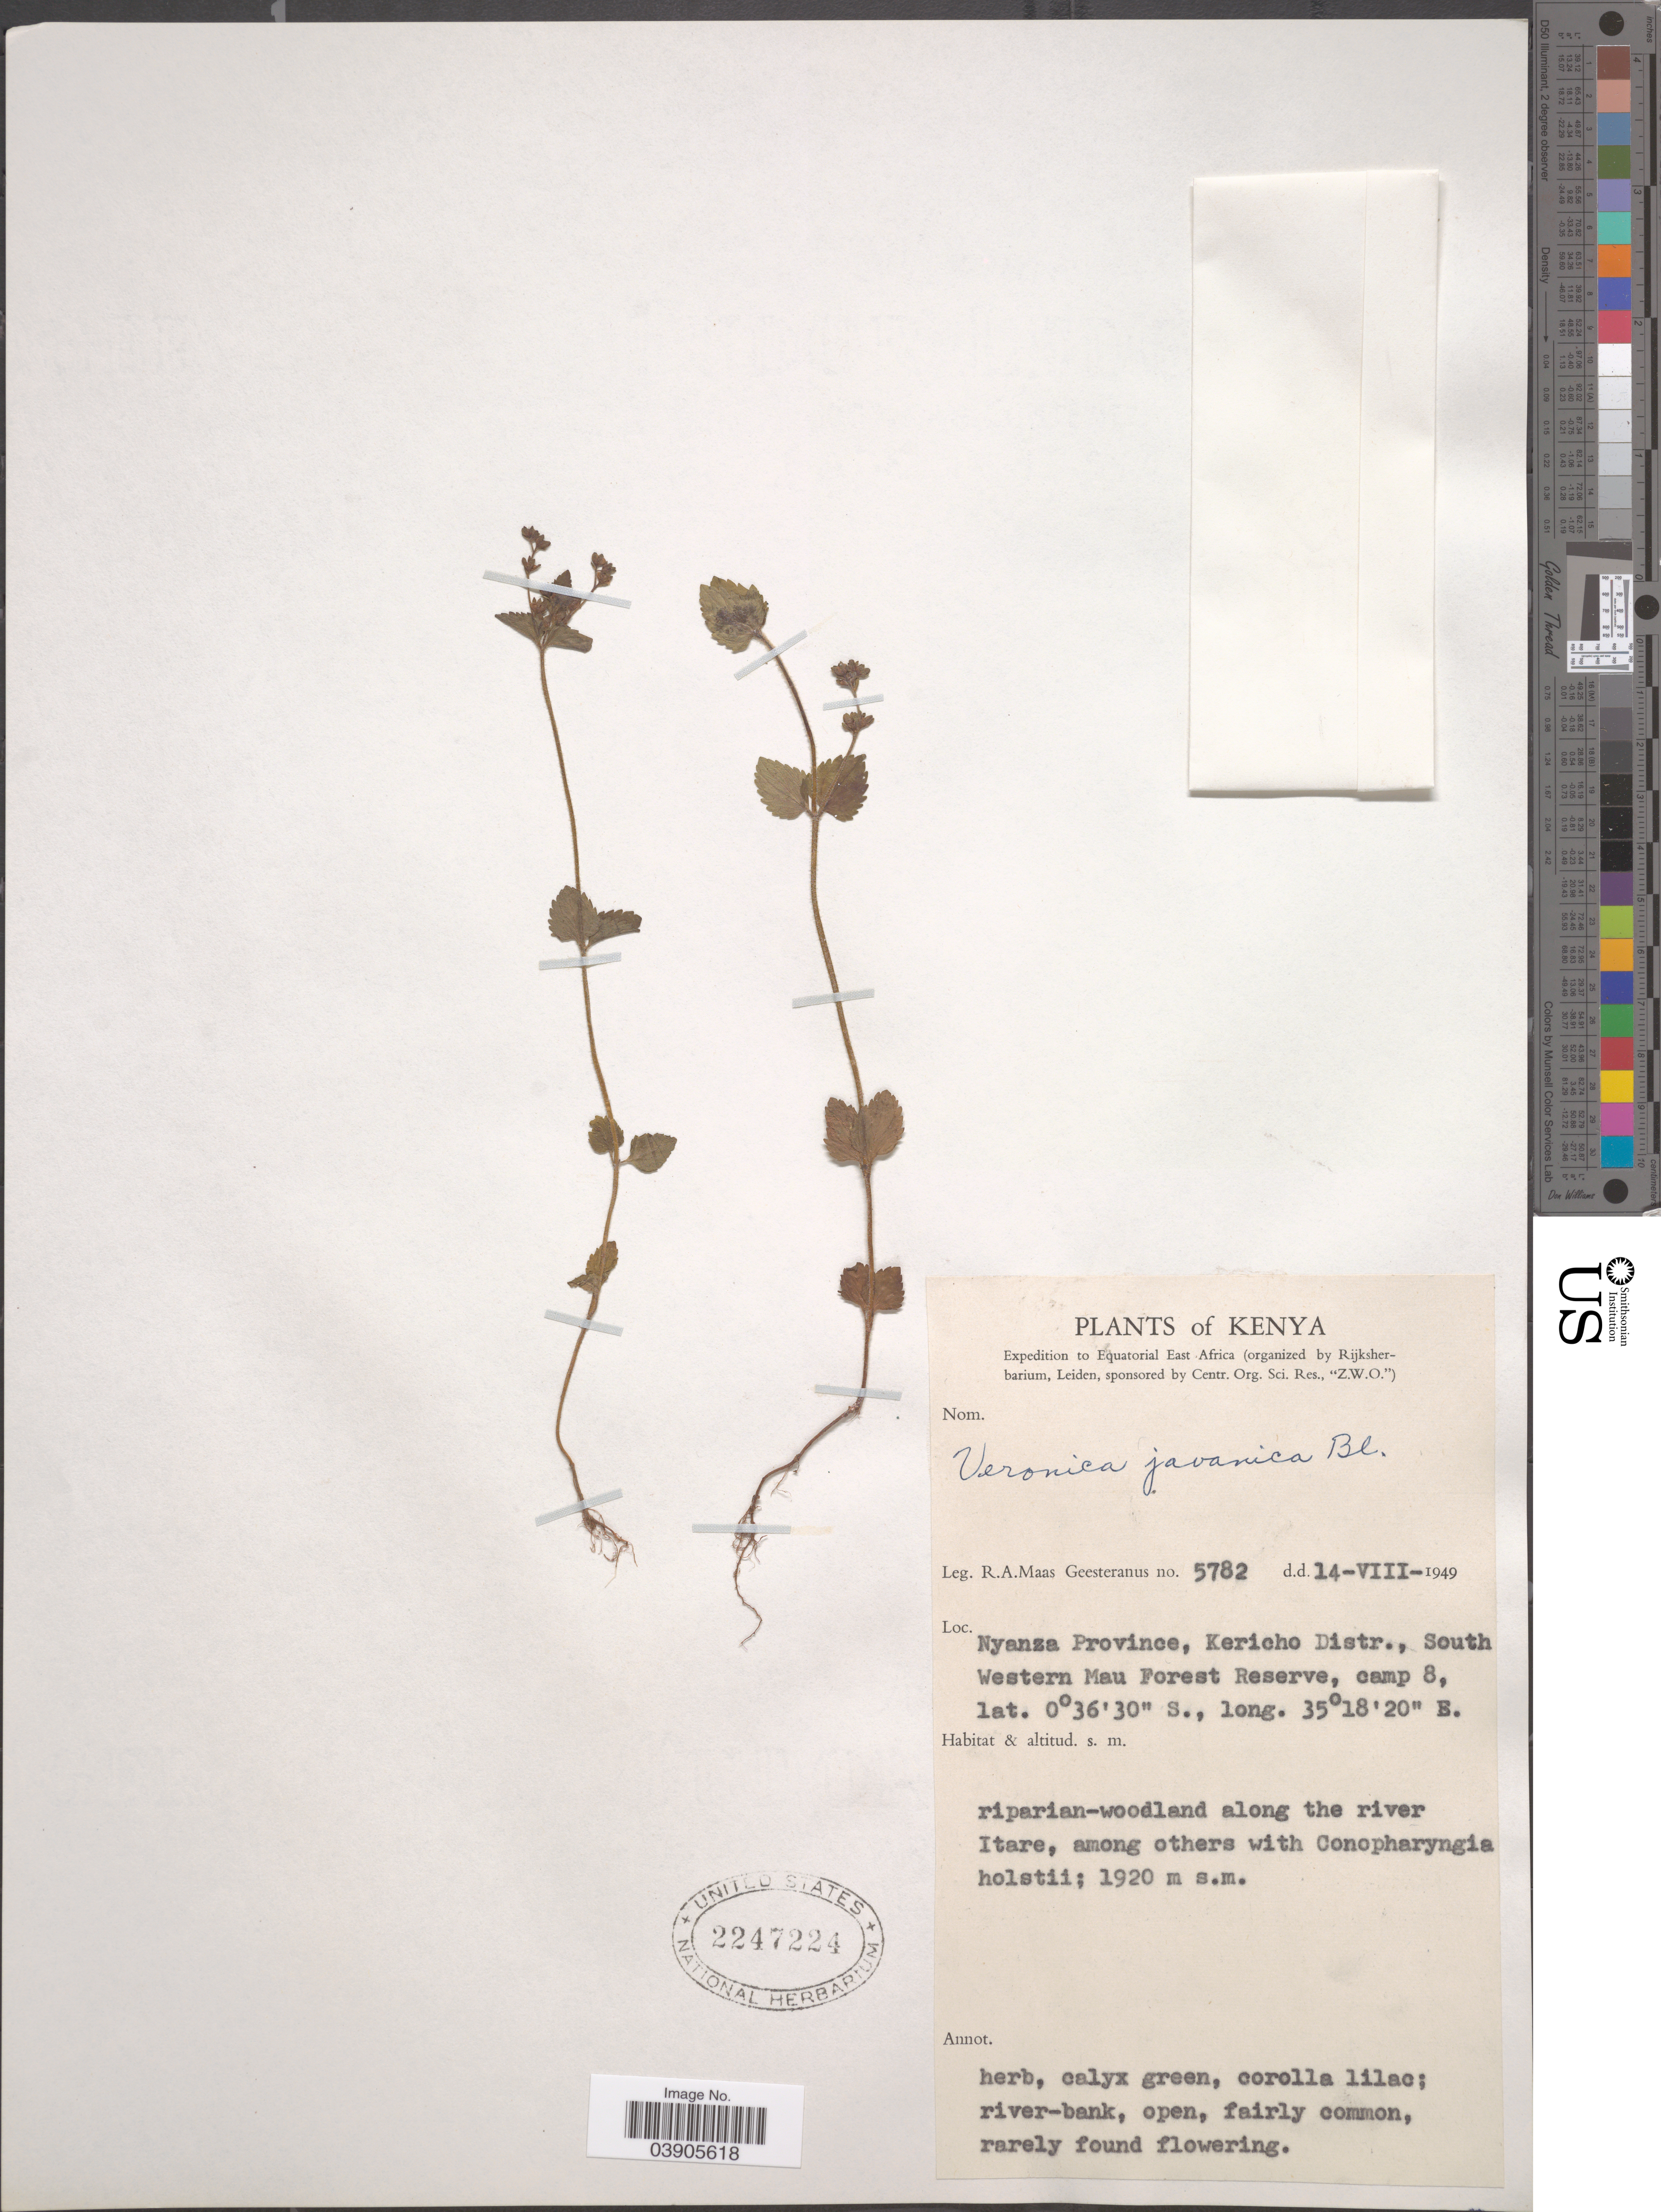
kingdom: Plantae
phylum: Tracheophyta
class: Magnoliopsida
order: Lamiales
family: Plantaginaceae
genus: Veronica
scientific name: Veronica javanica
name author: Blume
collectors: R. A. Maas Geesteranus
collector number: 5782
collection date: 1949-08-14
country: Kenya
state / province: Bomet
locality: Equatorial East Africa. Nyanza Province, Kericho Distr., South Western Mau Forest Reserve, camp 8. Riparian-woodland along the river Itare, among others.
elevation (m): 1920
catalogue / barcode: US 2247224